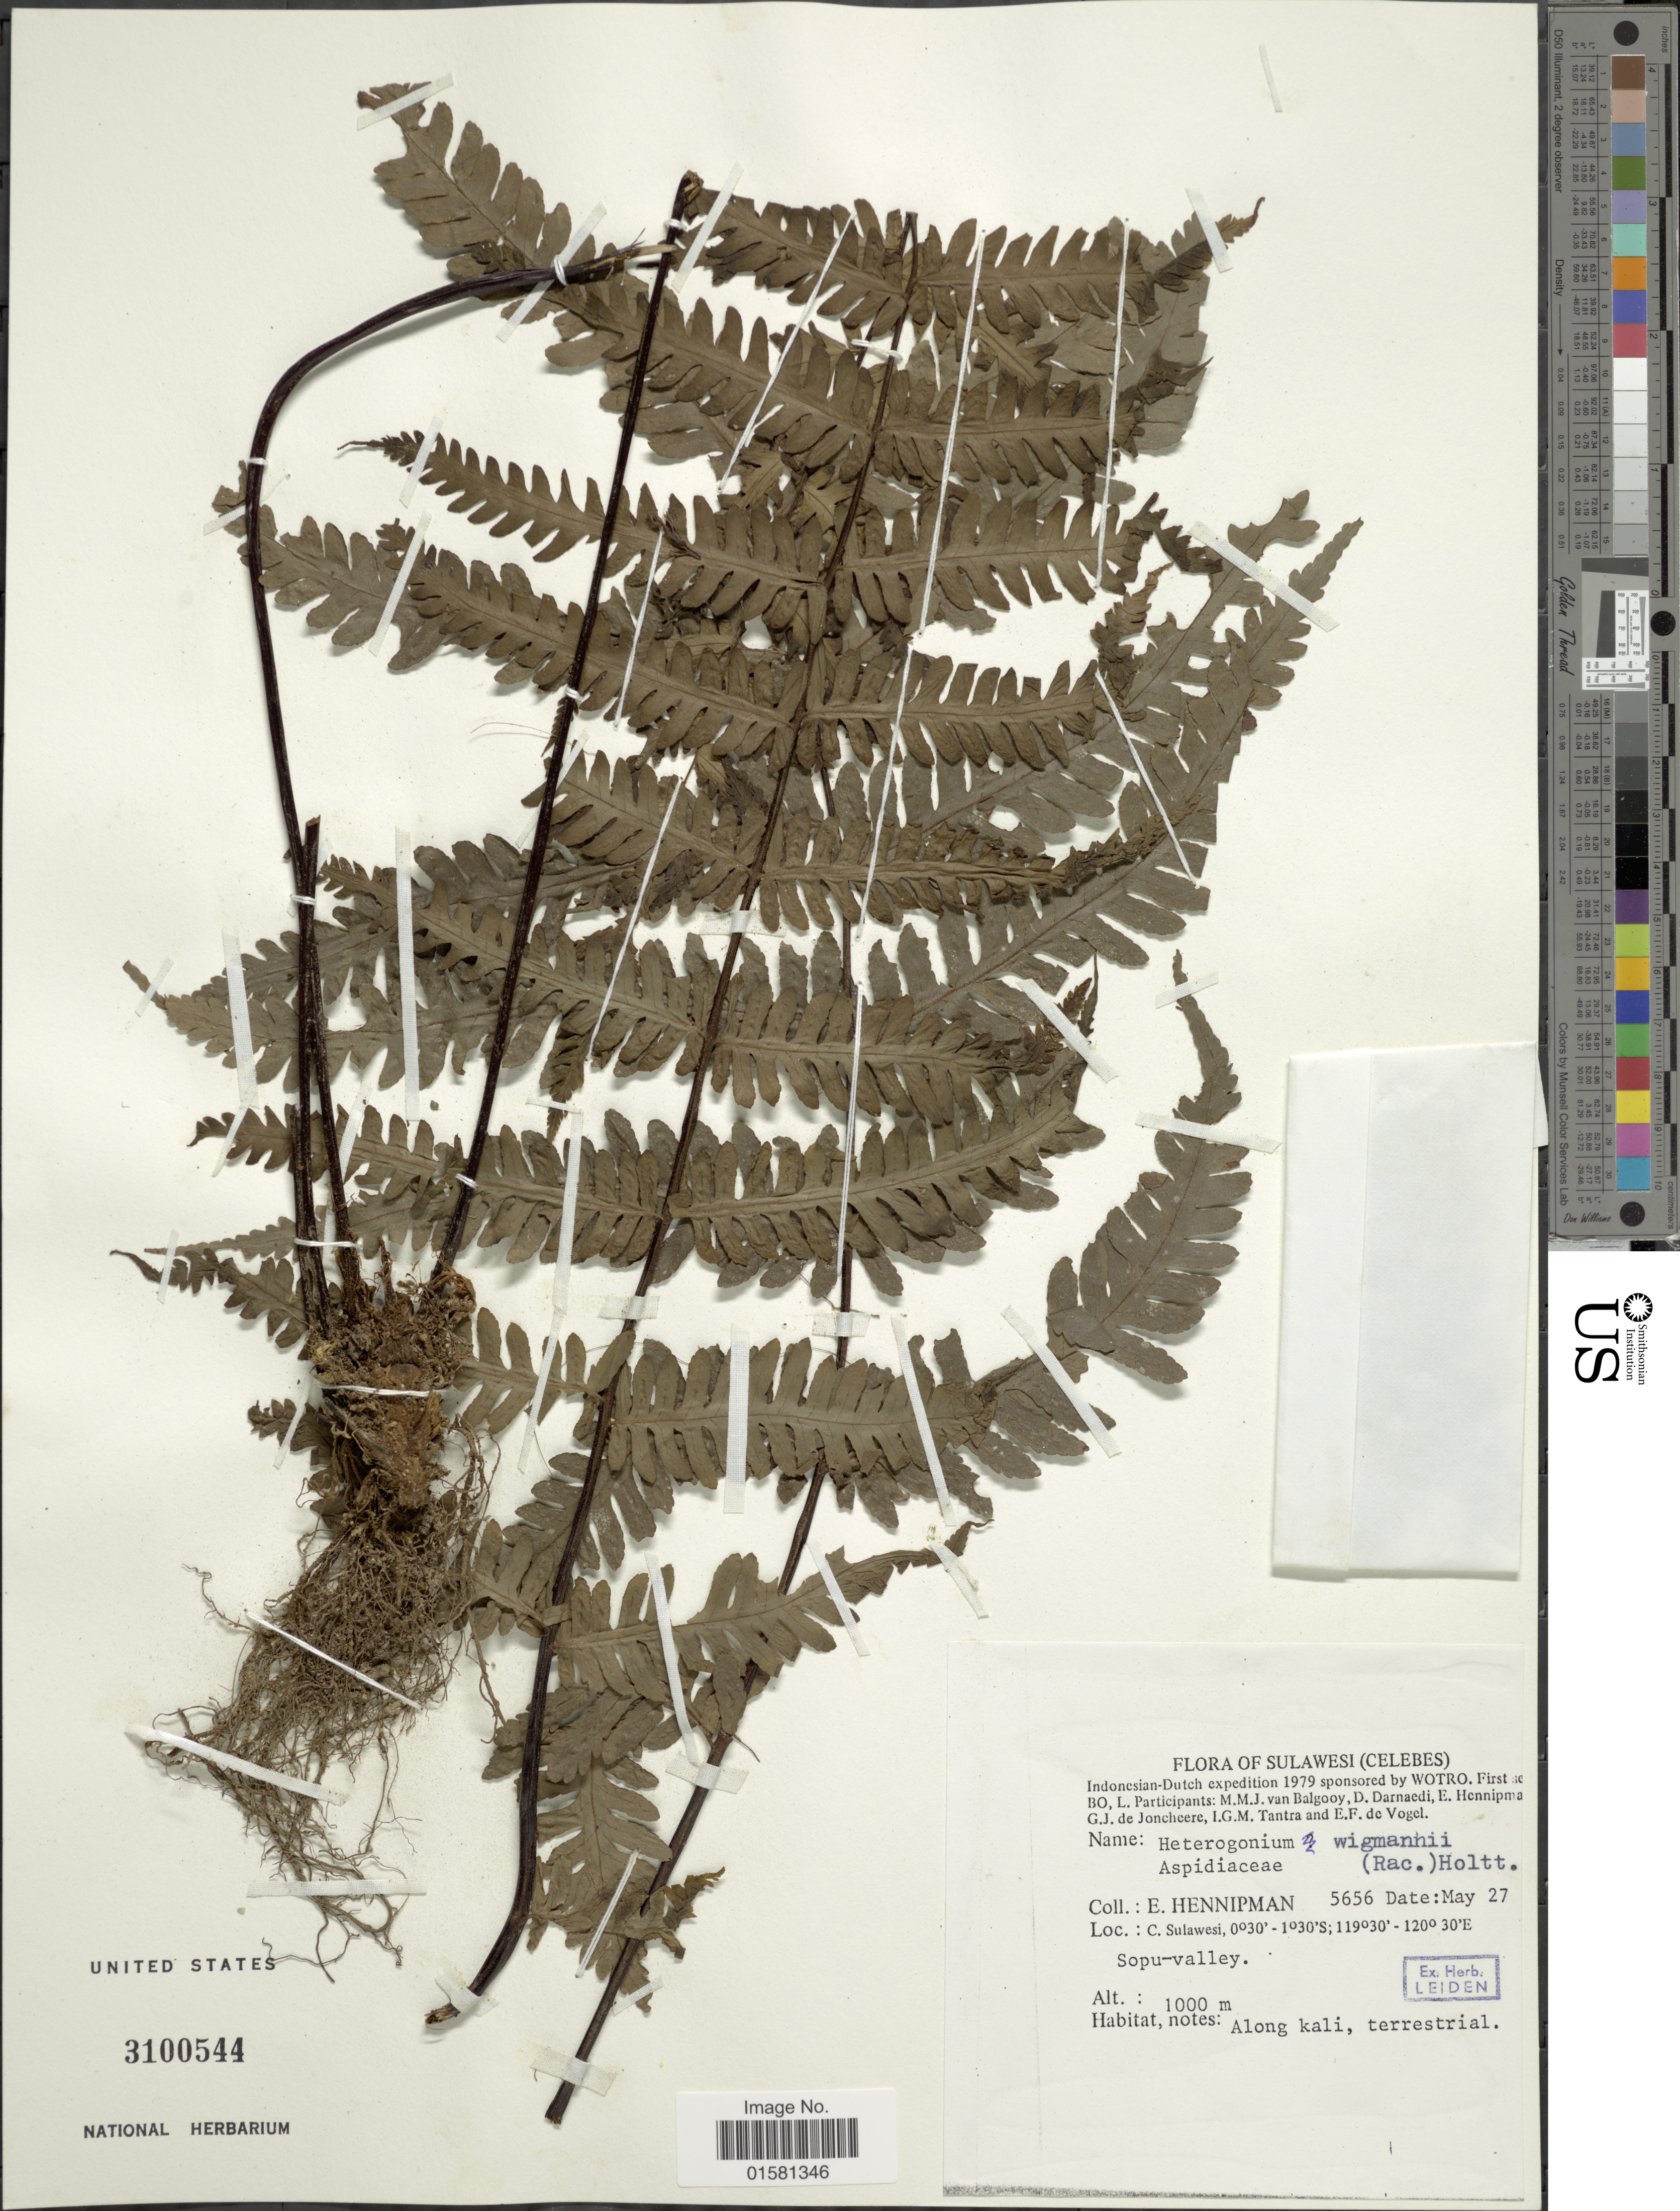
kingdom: Plantae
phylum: Tracheophyta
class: Polypodiopsida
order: Polypodiales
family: Tectariaceae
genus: Tectaria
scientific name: Tectaria wigmanii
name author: (Racib.) S.Y. Dong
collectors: E. Hennipman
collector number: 5656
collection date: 1979-05-27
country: Indonesia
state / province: Sulawesi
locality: Sulawesi (Celebes), Indonesian-Dutch expediction 1979 sponsored by Wotro. First se BO, C. Sulawesi, Sopu-valley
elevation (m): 1000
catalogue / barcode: US 3100544